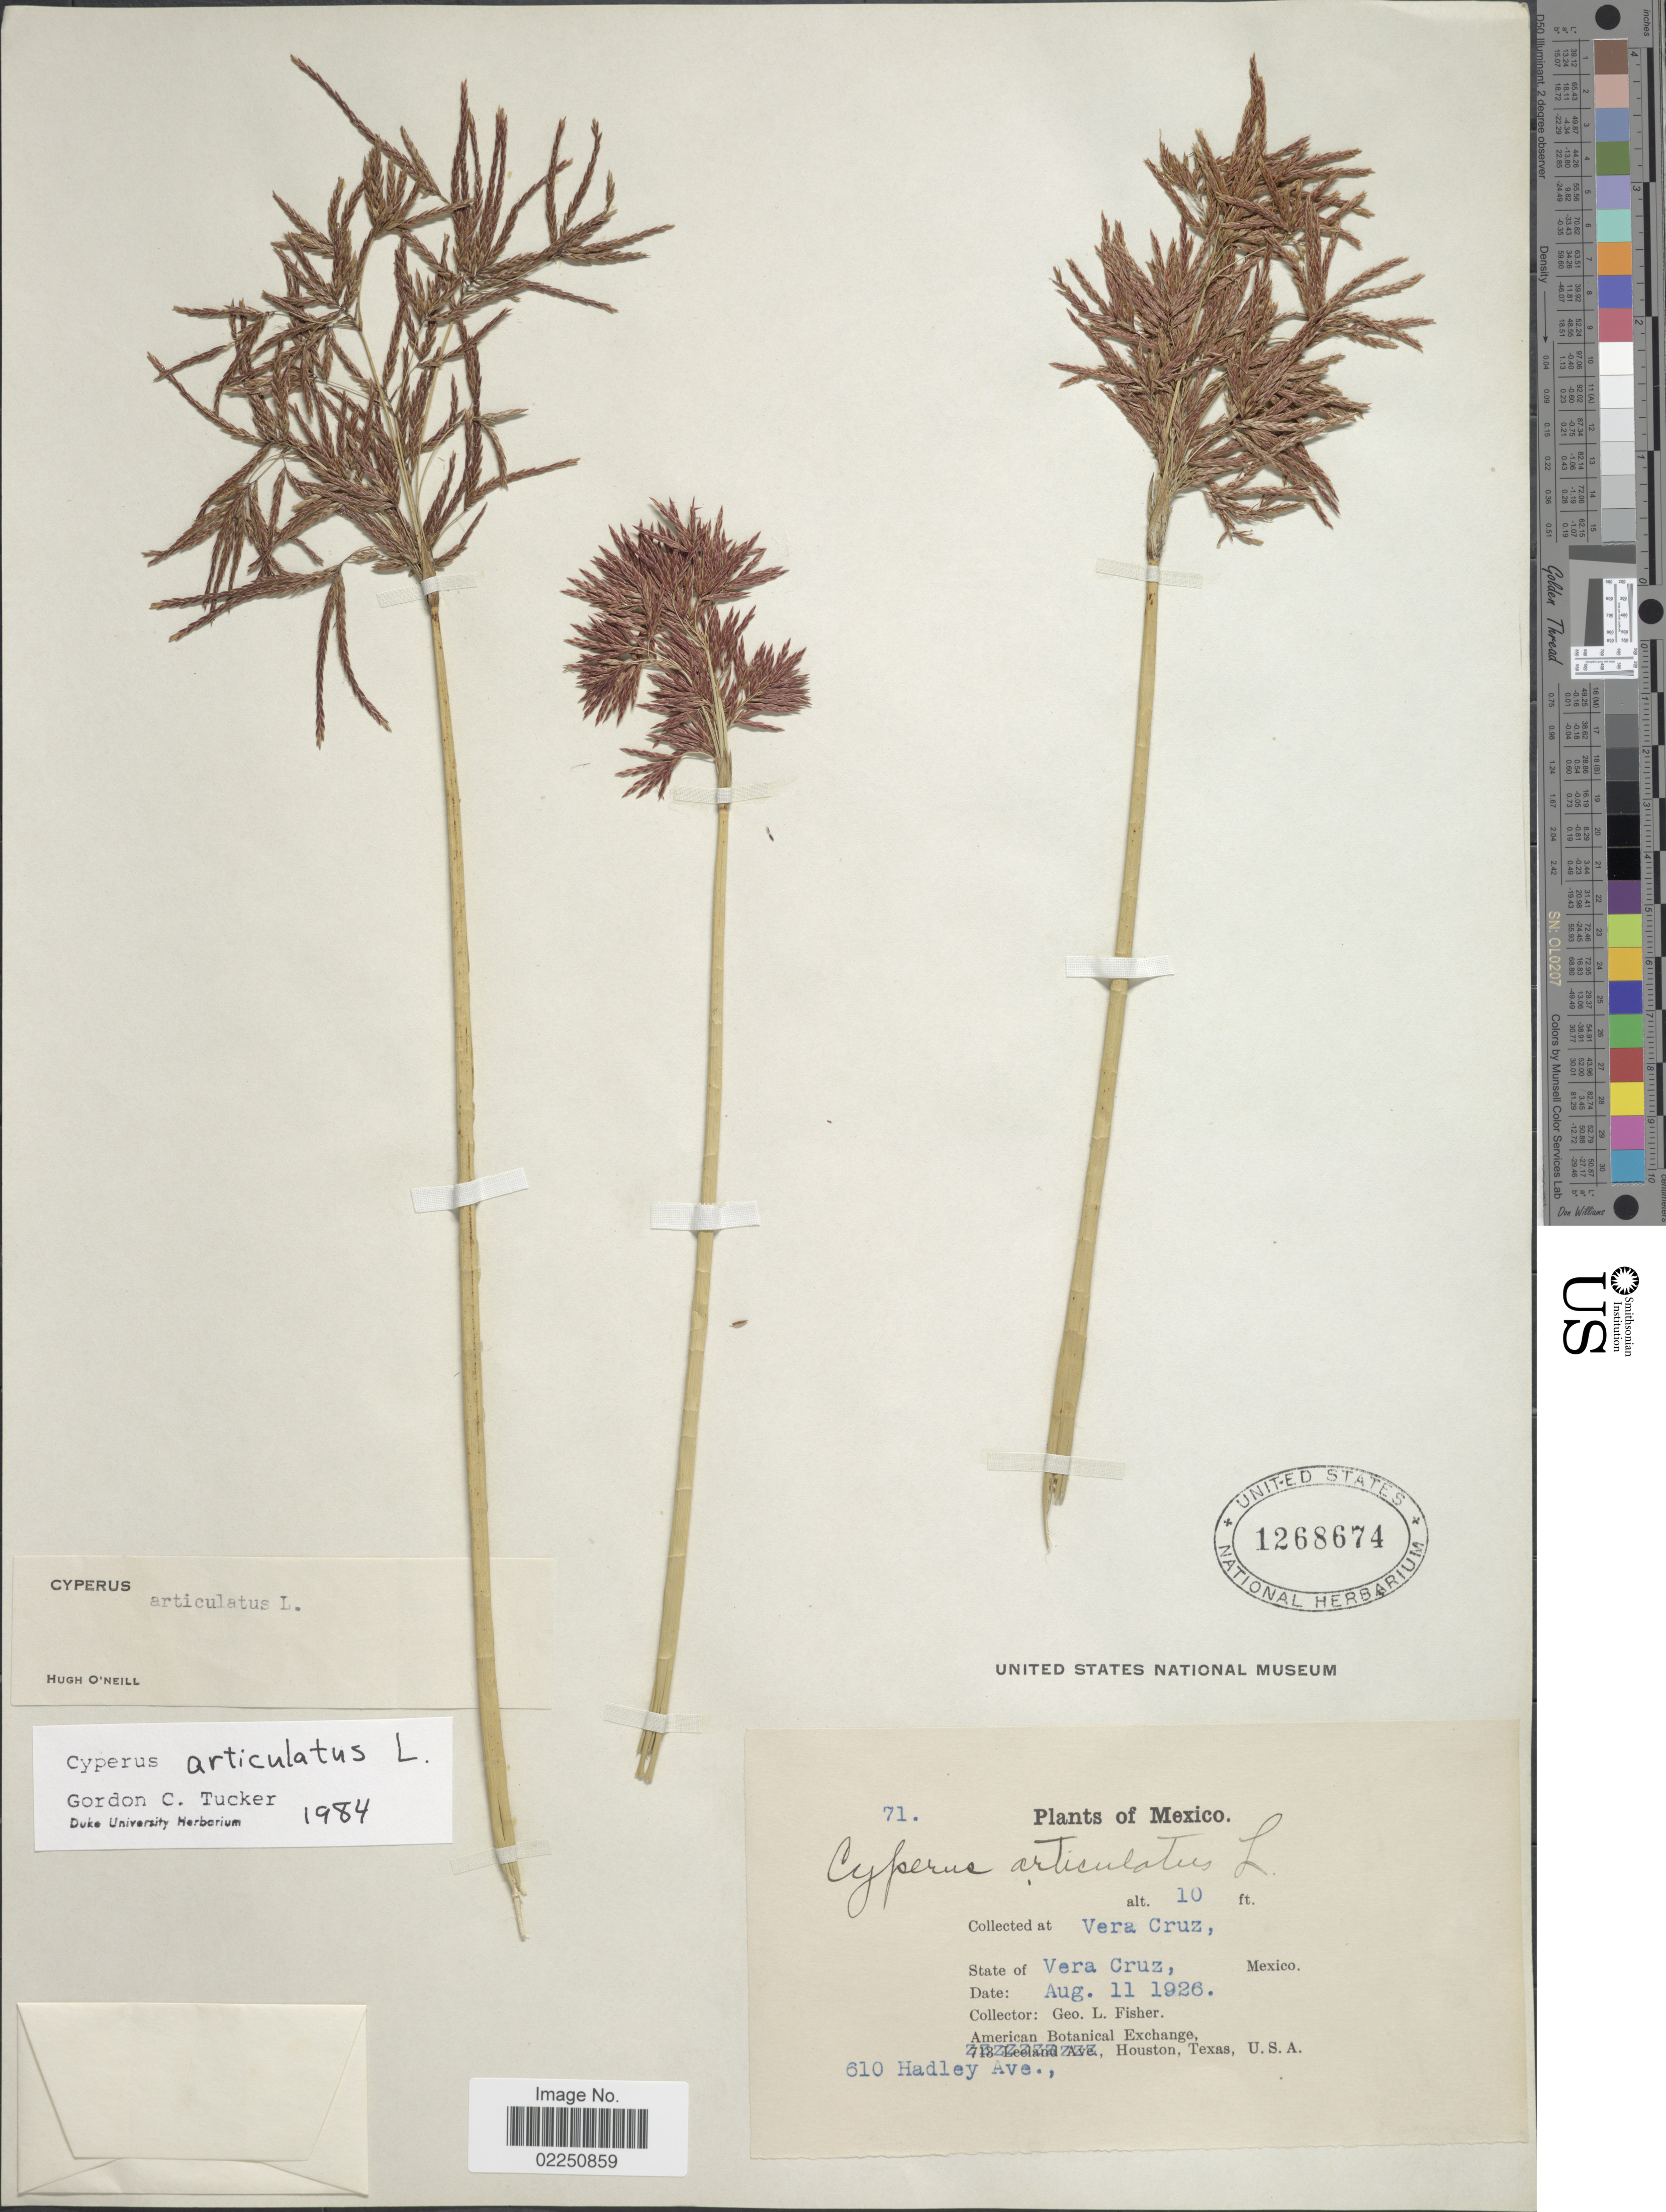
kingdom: Plantae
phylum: Tracheophyta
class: Liliopsida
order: Poales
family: Cyperaceae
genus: Cyperus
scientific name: Cyperus articulatus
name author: L.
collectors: G. L. Fisher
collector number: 71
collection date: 1926-08-11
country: Mexico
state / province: Veracruz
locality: Vera Cruz, State of Vera Cruz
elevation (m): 3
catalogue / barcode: US 1268674